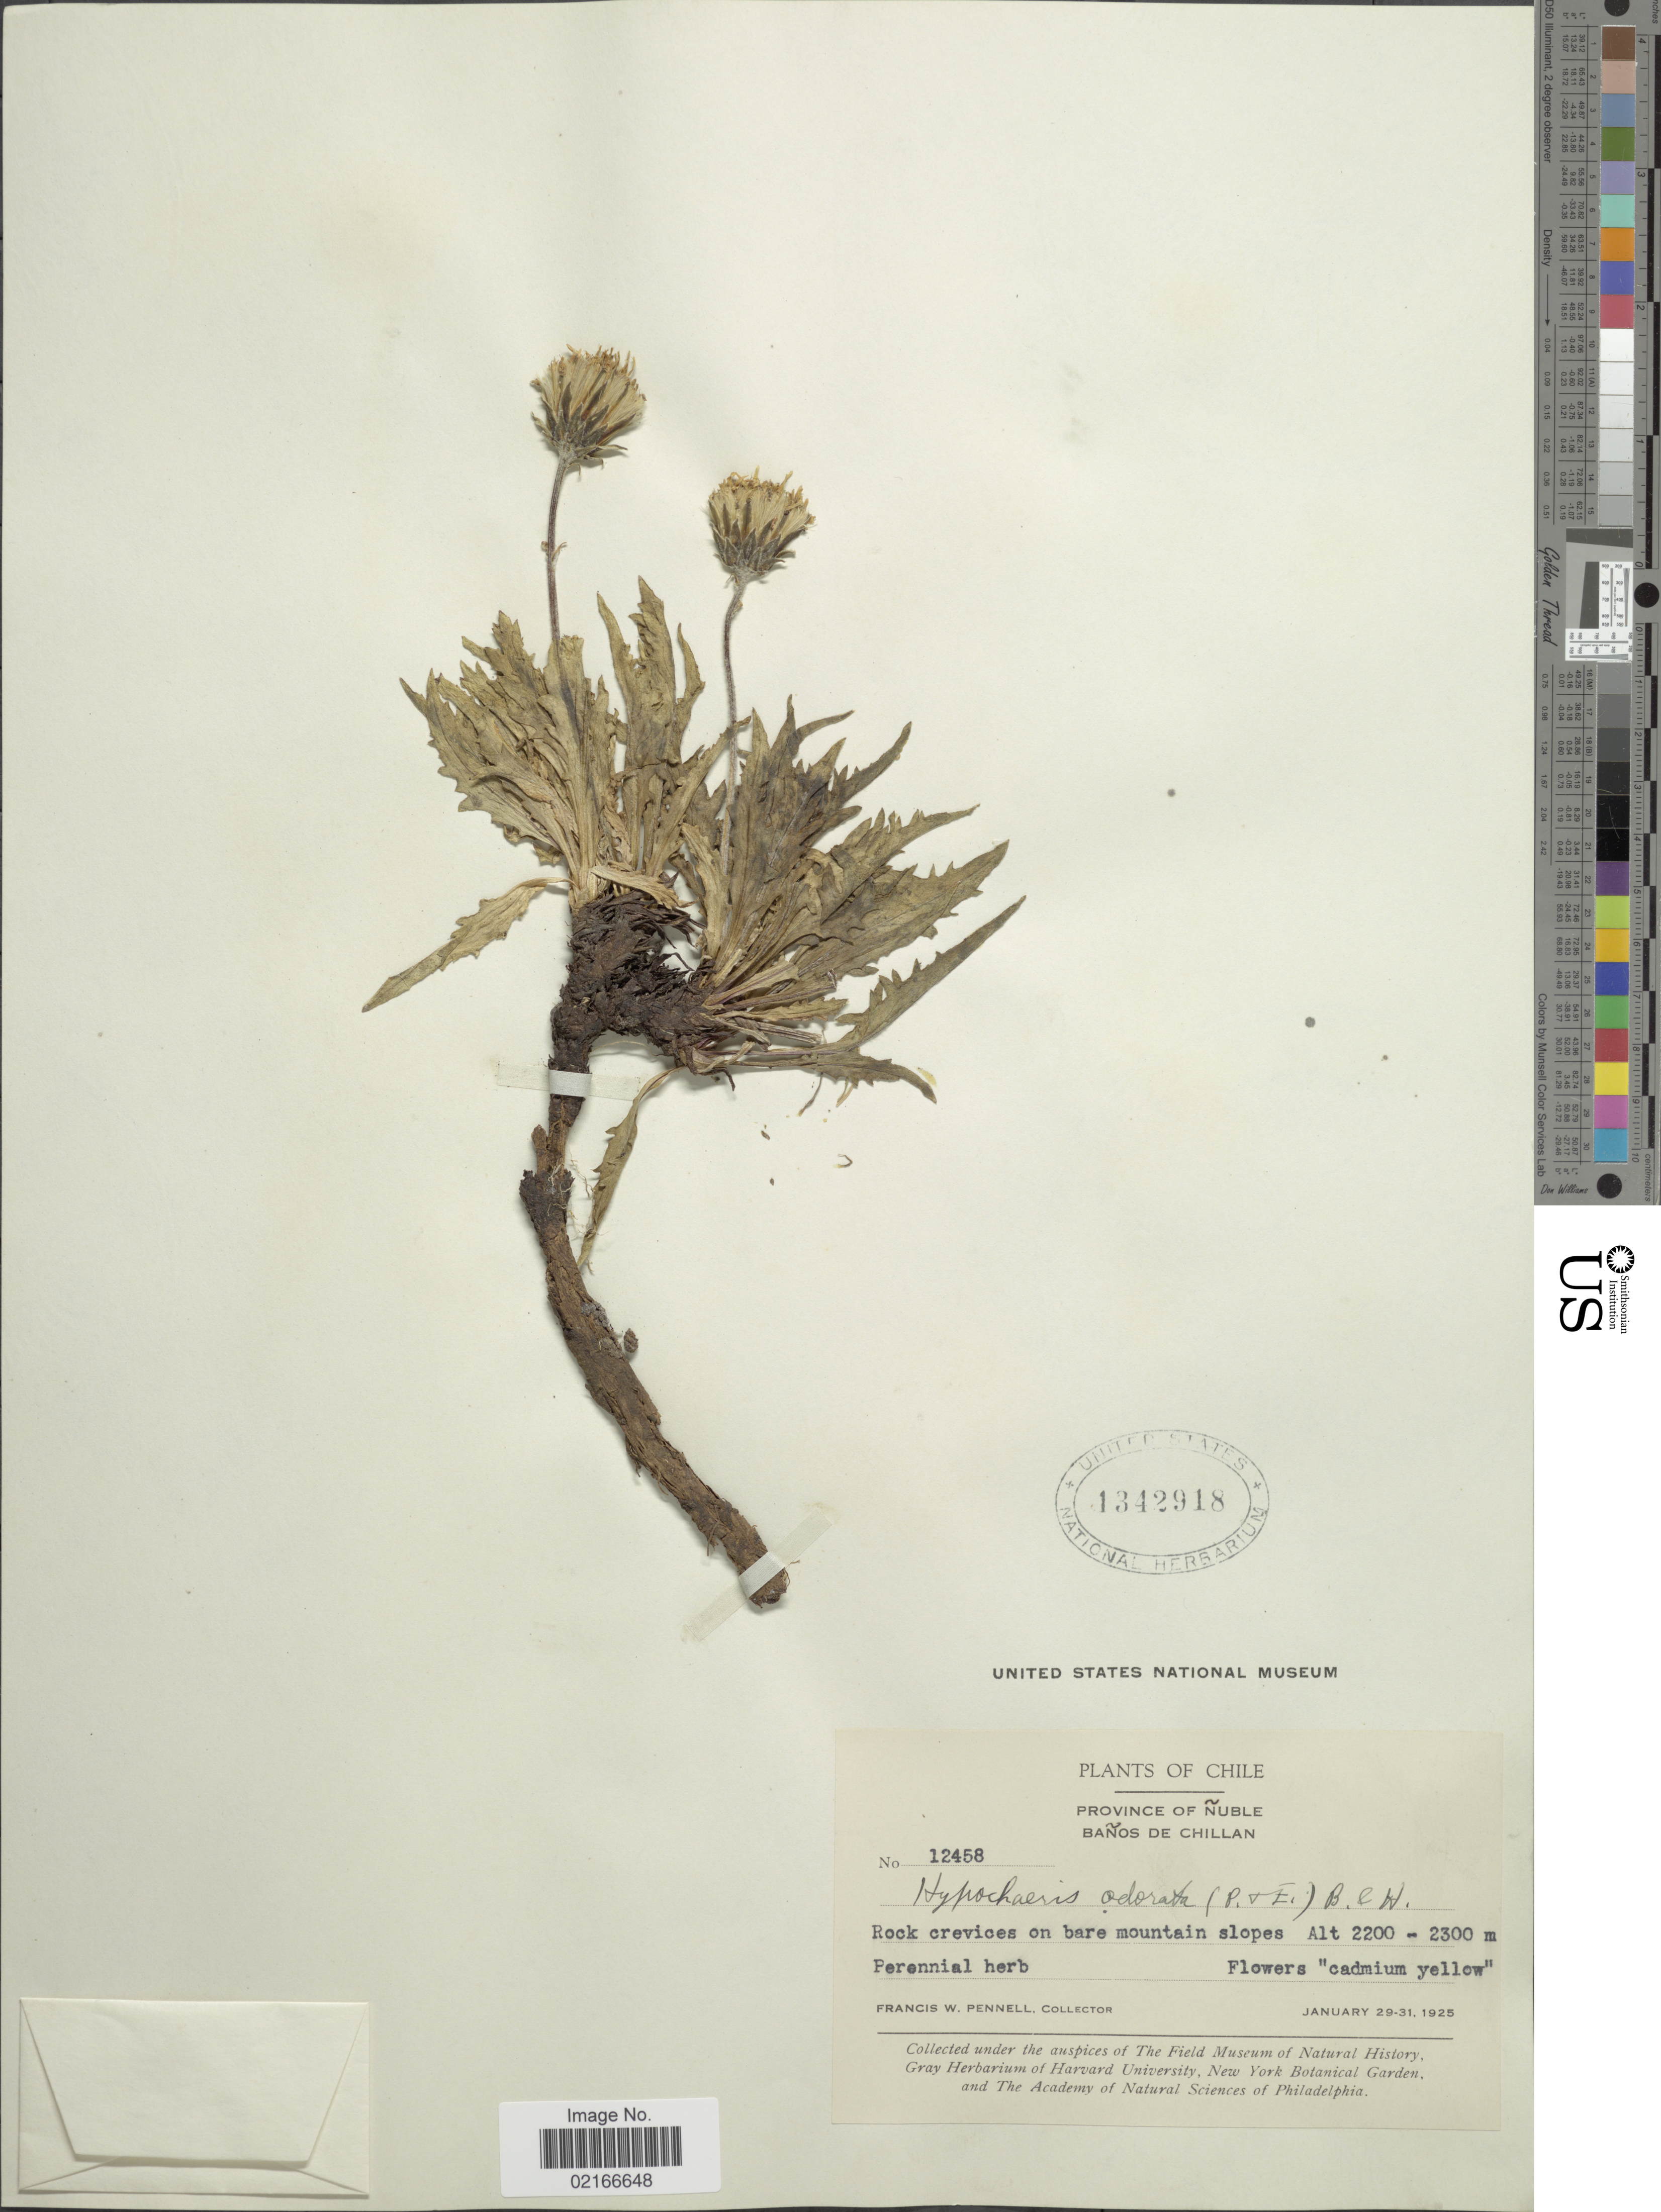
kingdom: Plantae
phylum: Tracheophyta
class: Magnoliopsida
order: Asterales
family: Asteraceae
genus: Hypochaeris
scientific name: Hypochaeris tenuifolia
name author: (Hook. & Arn.) Griseb.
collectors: F. W. Pennell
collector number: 12458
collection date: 1925-01-29/1925-01-31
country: Chile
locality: Province of Nuble. Baños de Chillan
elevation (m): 2200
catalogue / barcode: US 1342918